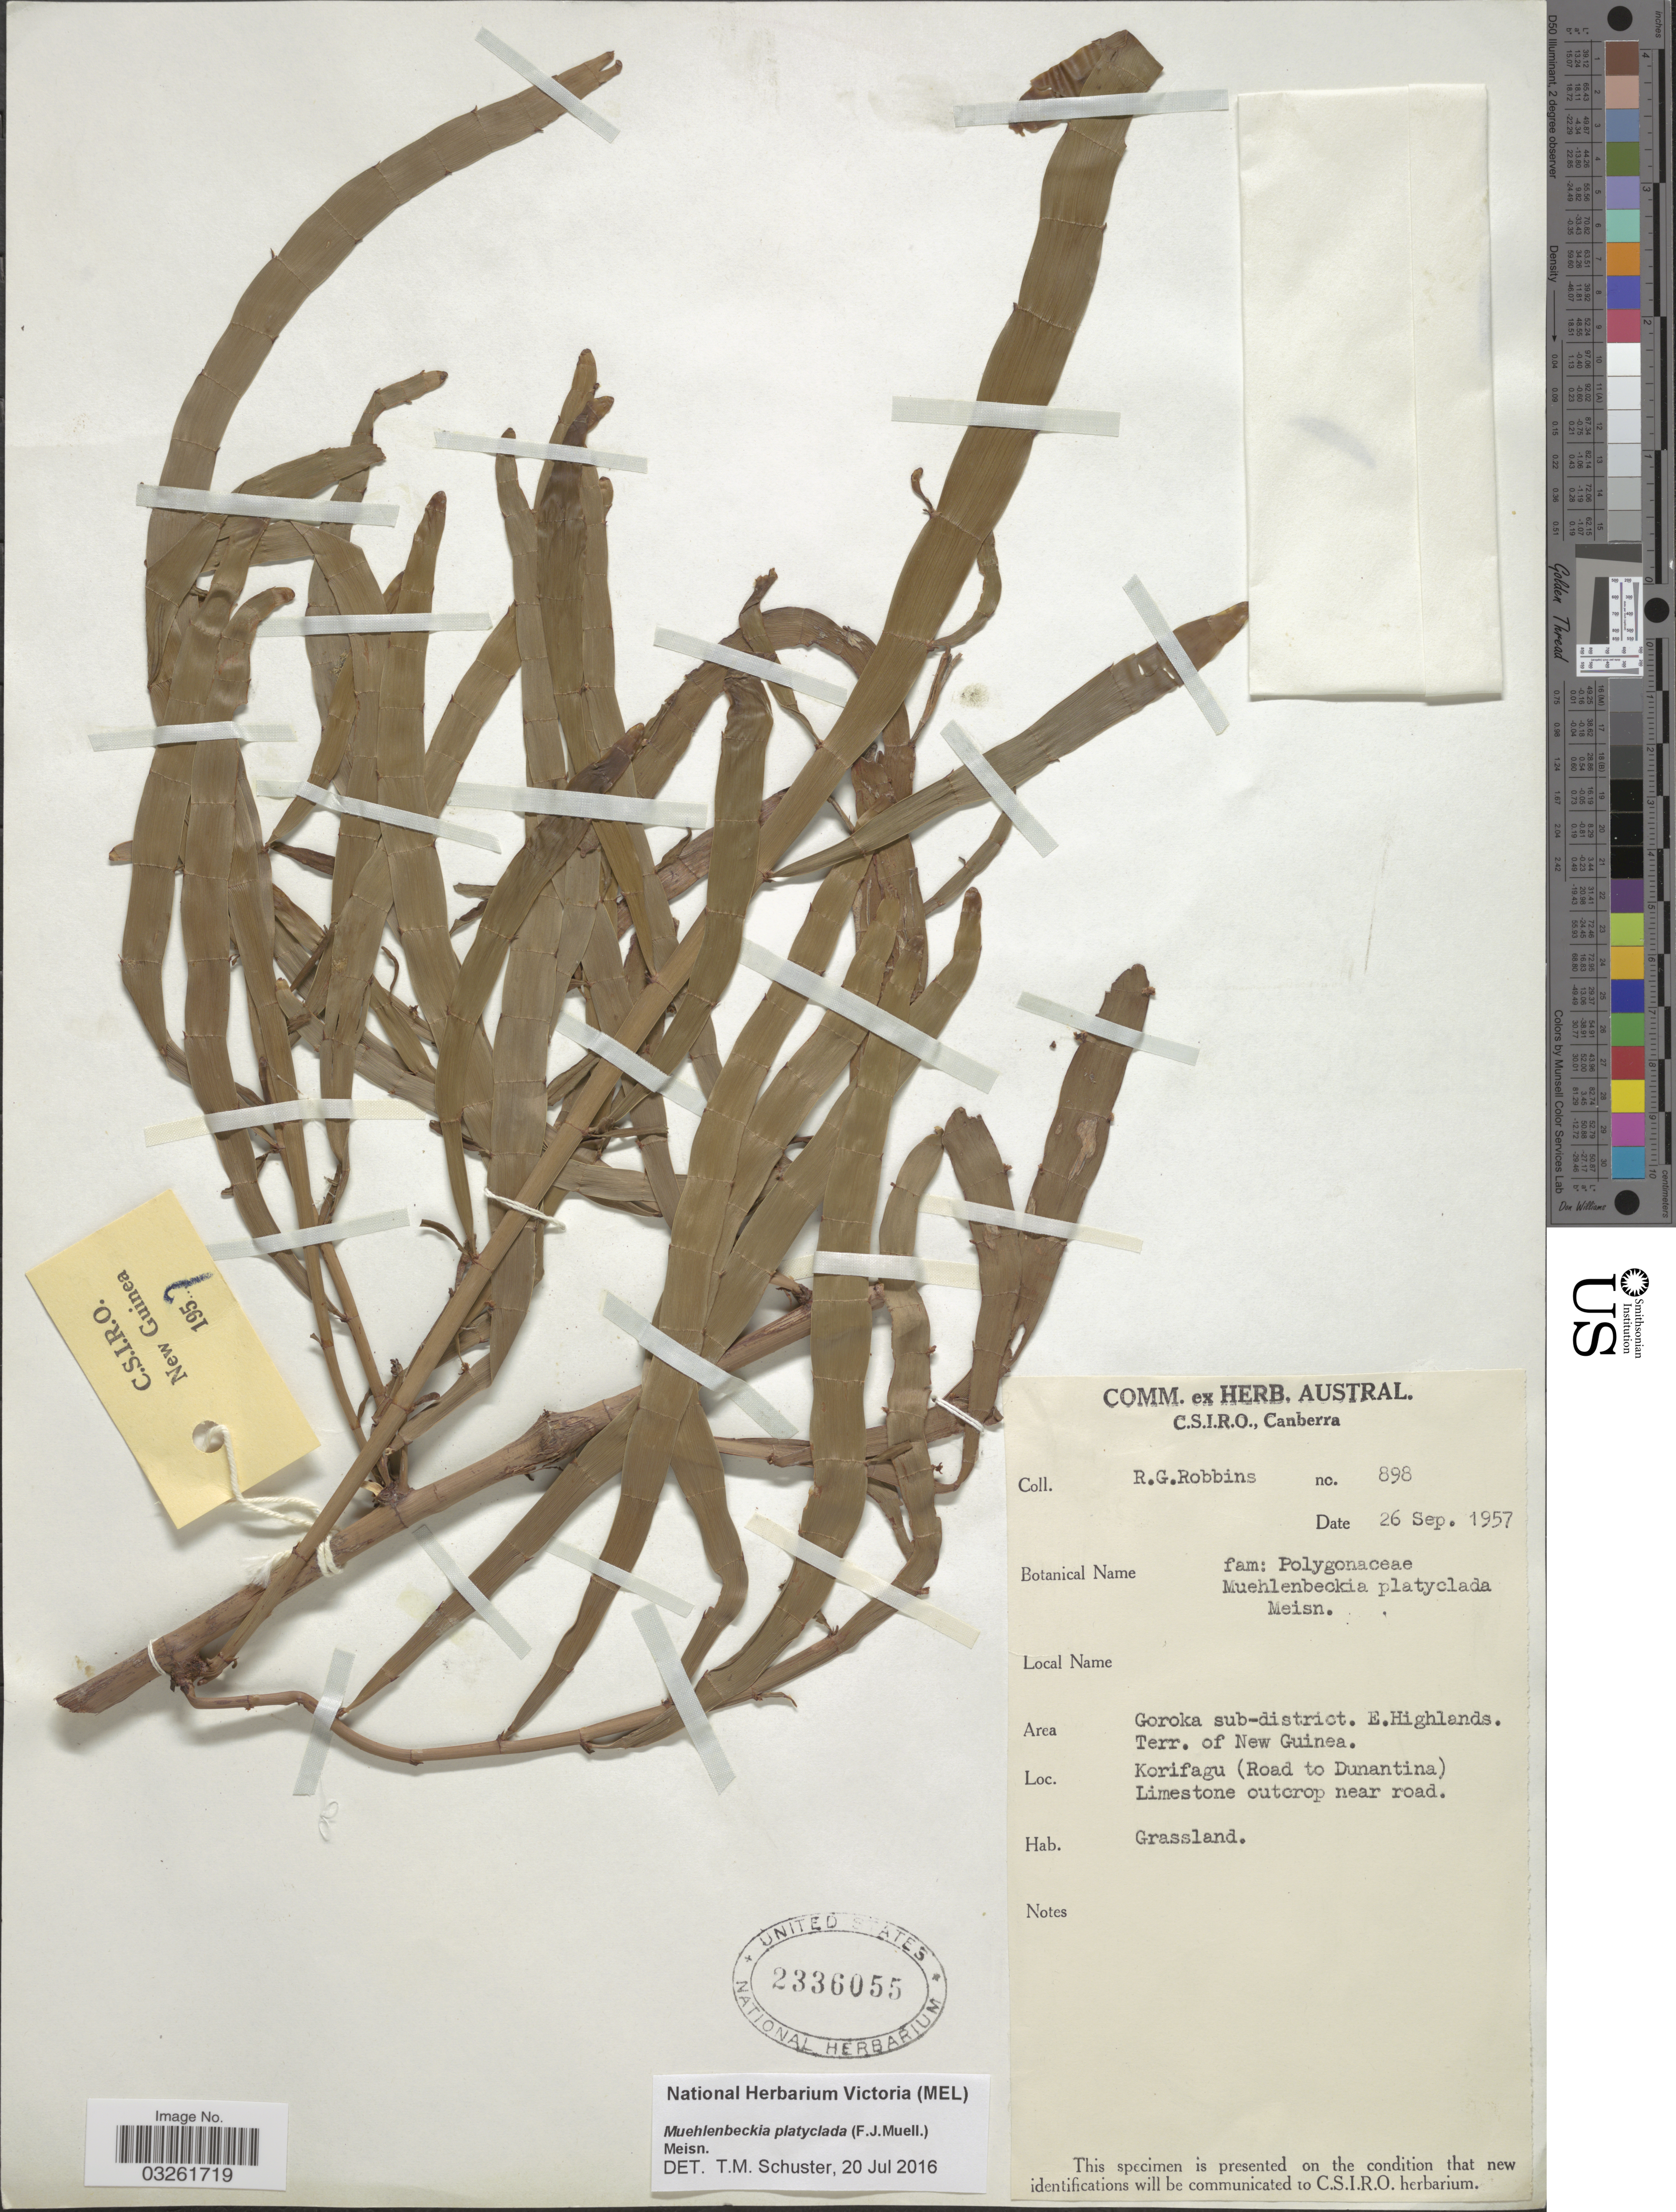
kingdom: Plantae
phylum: Tracheophyta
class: Magnoliopsida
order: Caryophyllales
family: Polygonaceae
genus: Muehlenbeckia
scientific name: Muehlenbeckia platyclada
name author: (F. Muell.) Meisn.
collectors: R. Robbins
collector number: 898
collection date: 1957-09-26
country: Papua New Guinea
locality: Goroka sub-district. E. Highlands. Terr. of New Guinea. Korifagu (Road to Dunantina).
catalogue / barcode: US 2336055